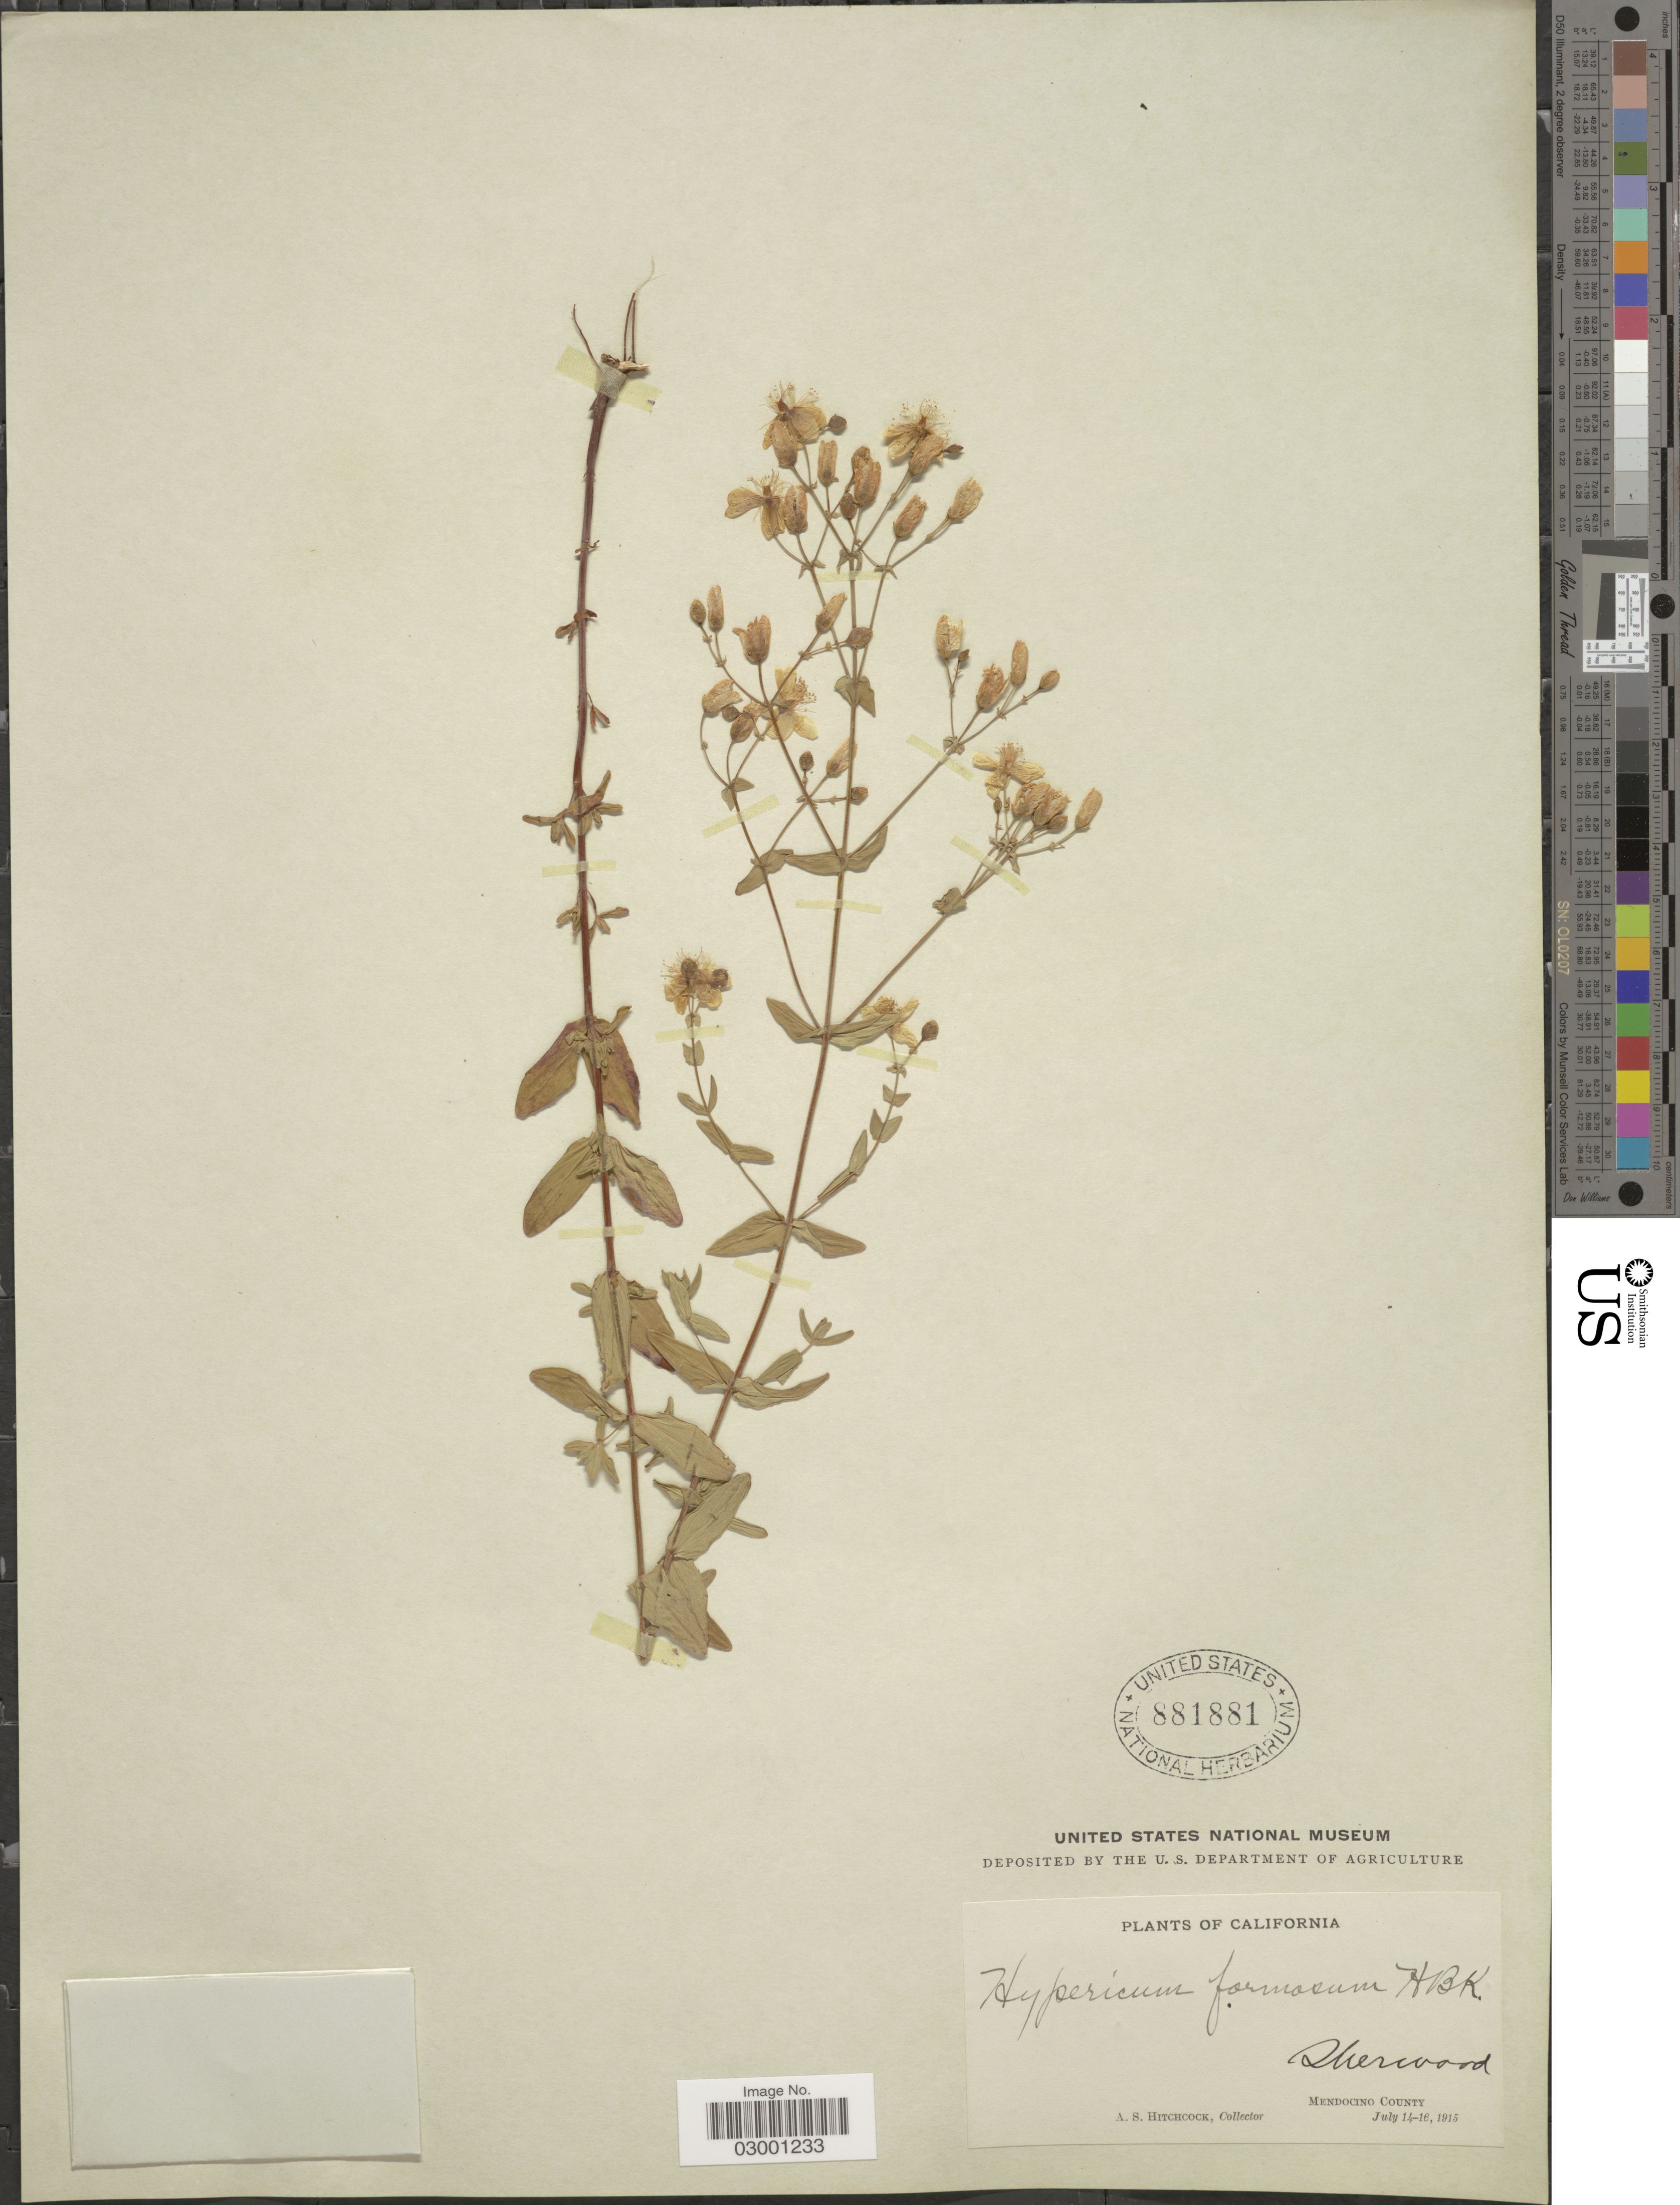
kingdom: Plantae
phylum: Tracheophyta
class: Magnoliopsida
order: Malpighiales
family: Hypericaceae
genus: Hypericum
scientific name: Hypericum formosum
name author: Kunth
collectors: A. S. Hitchcock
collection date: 1915-07-14/1915-07-16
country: United States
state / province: California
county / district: Mendocino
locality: Sherwood. Mendocino County.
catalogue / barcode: US 881881